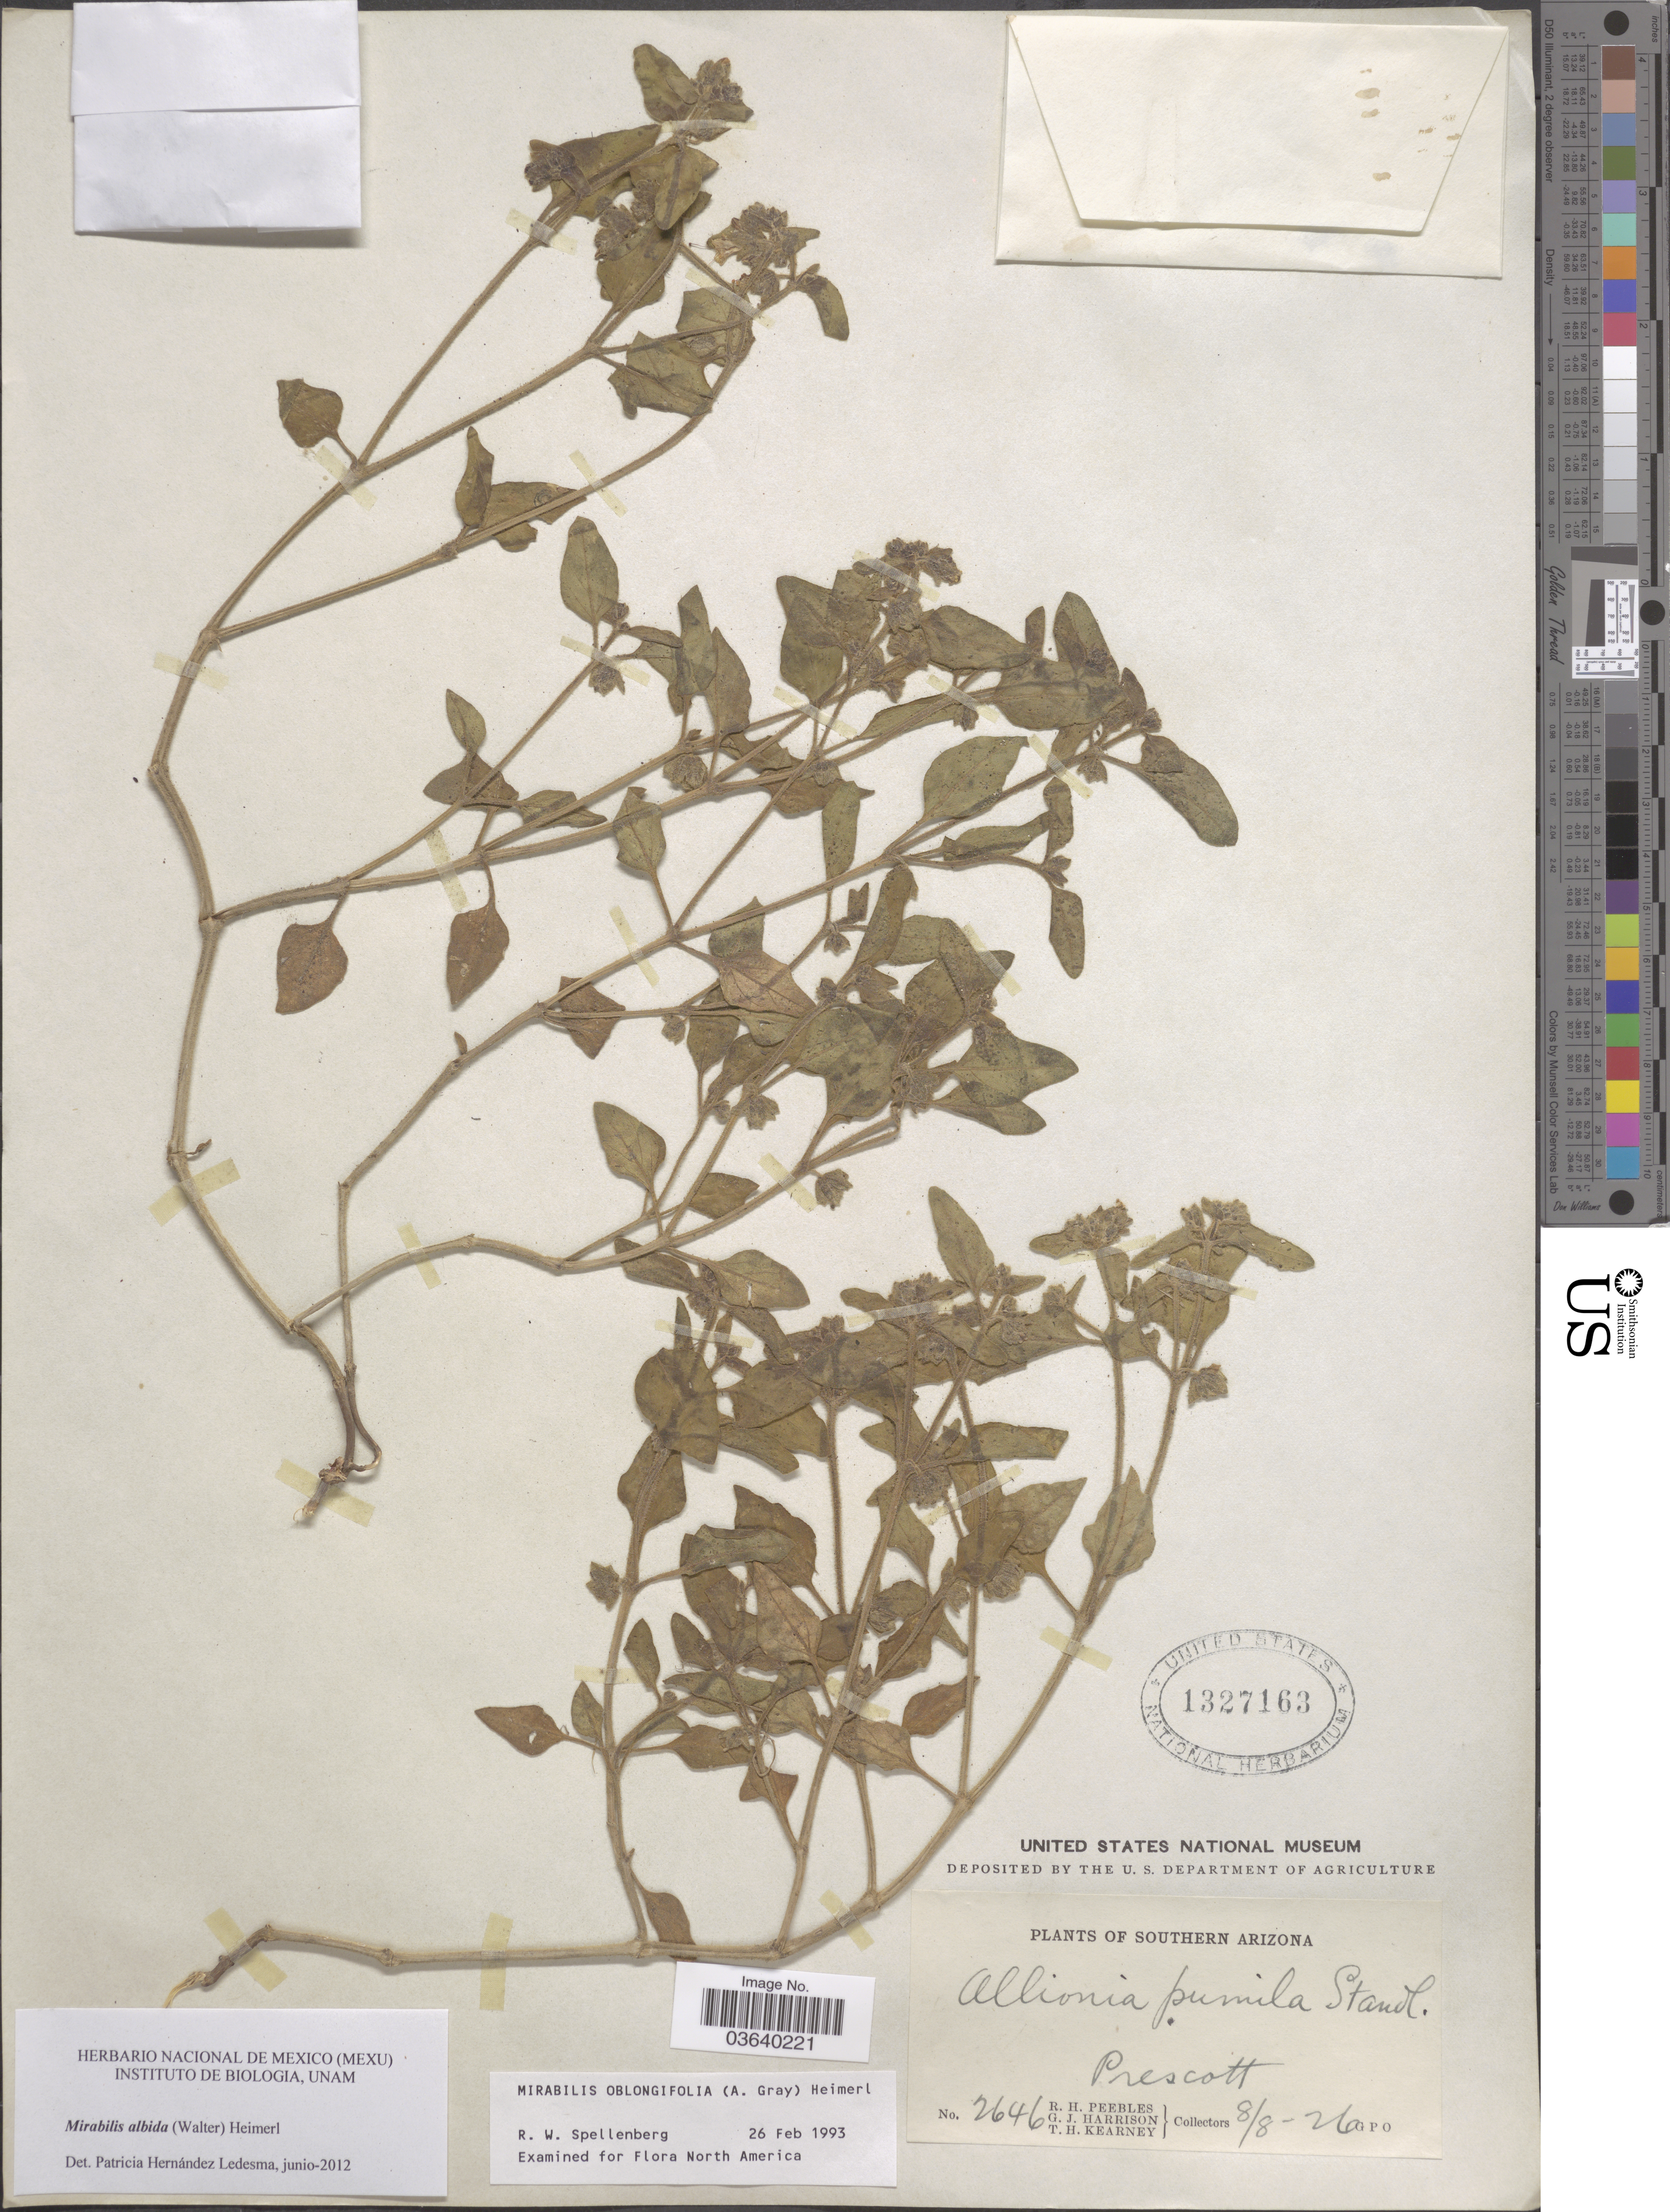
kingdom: Plantae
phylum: Tracheophyta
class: Magnoliopsida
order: Caryophyllales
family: Nyctaginaceae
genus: Mirabilis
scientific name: Mirabilis albida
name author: (Walter) Heimerl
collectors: R. H. Peebles, G. J. Harrison & T. H. Kearney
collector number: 2646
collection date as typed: Transcribed d/m/y: 8/8/26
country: United States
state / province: Arizona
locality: Southern Arizona. Prescott.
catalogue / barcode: US 1327163